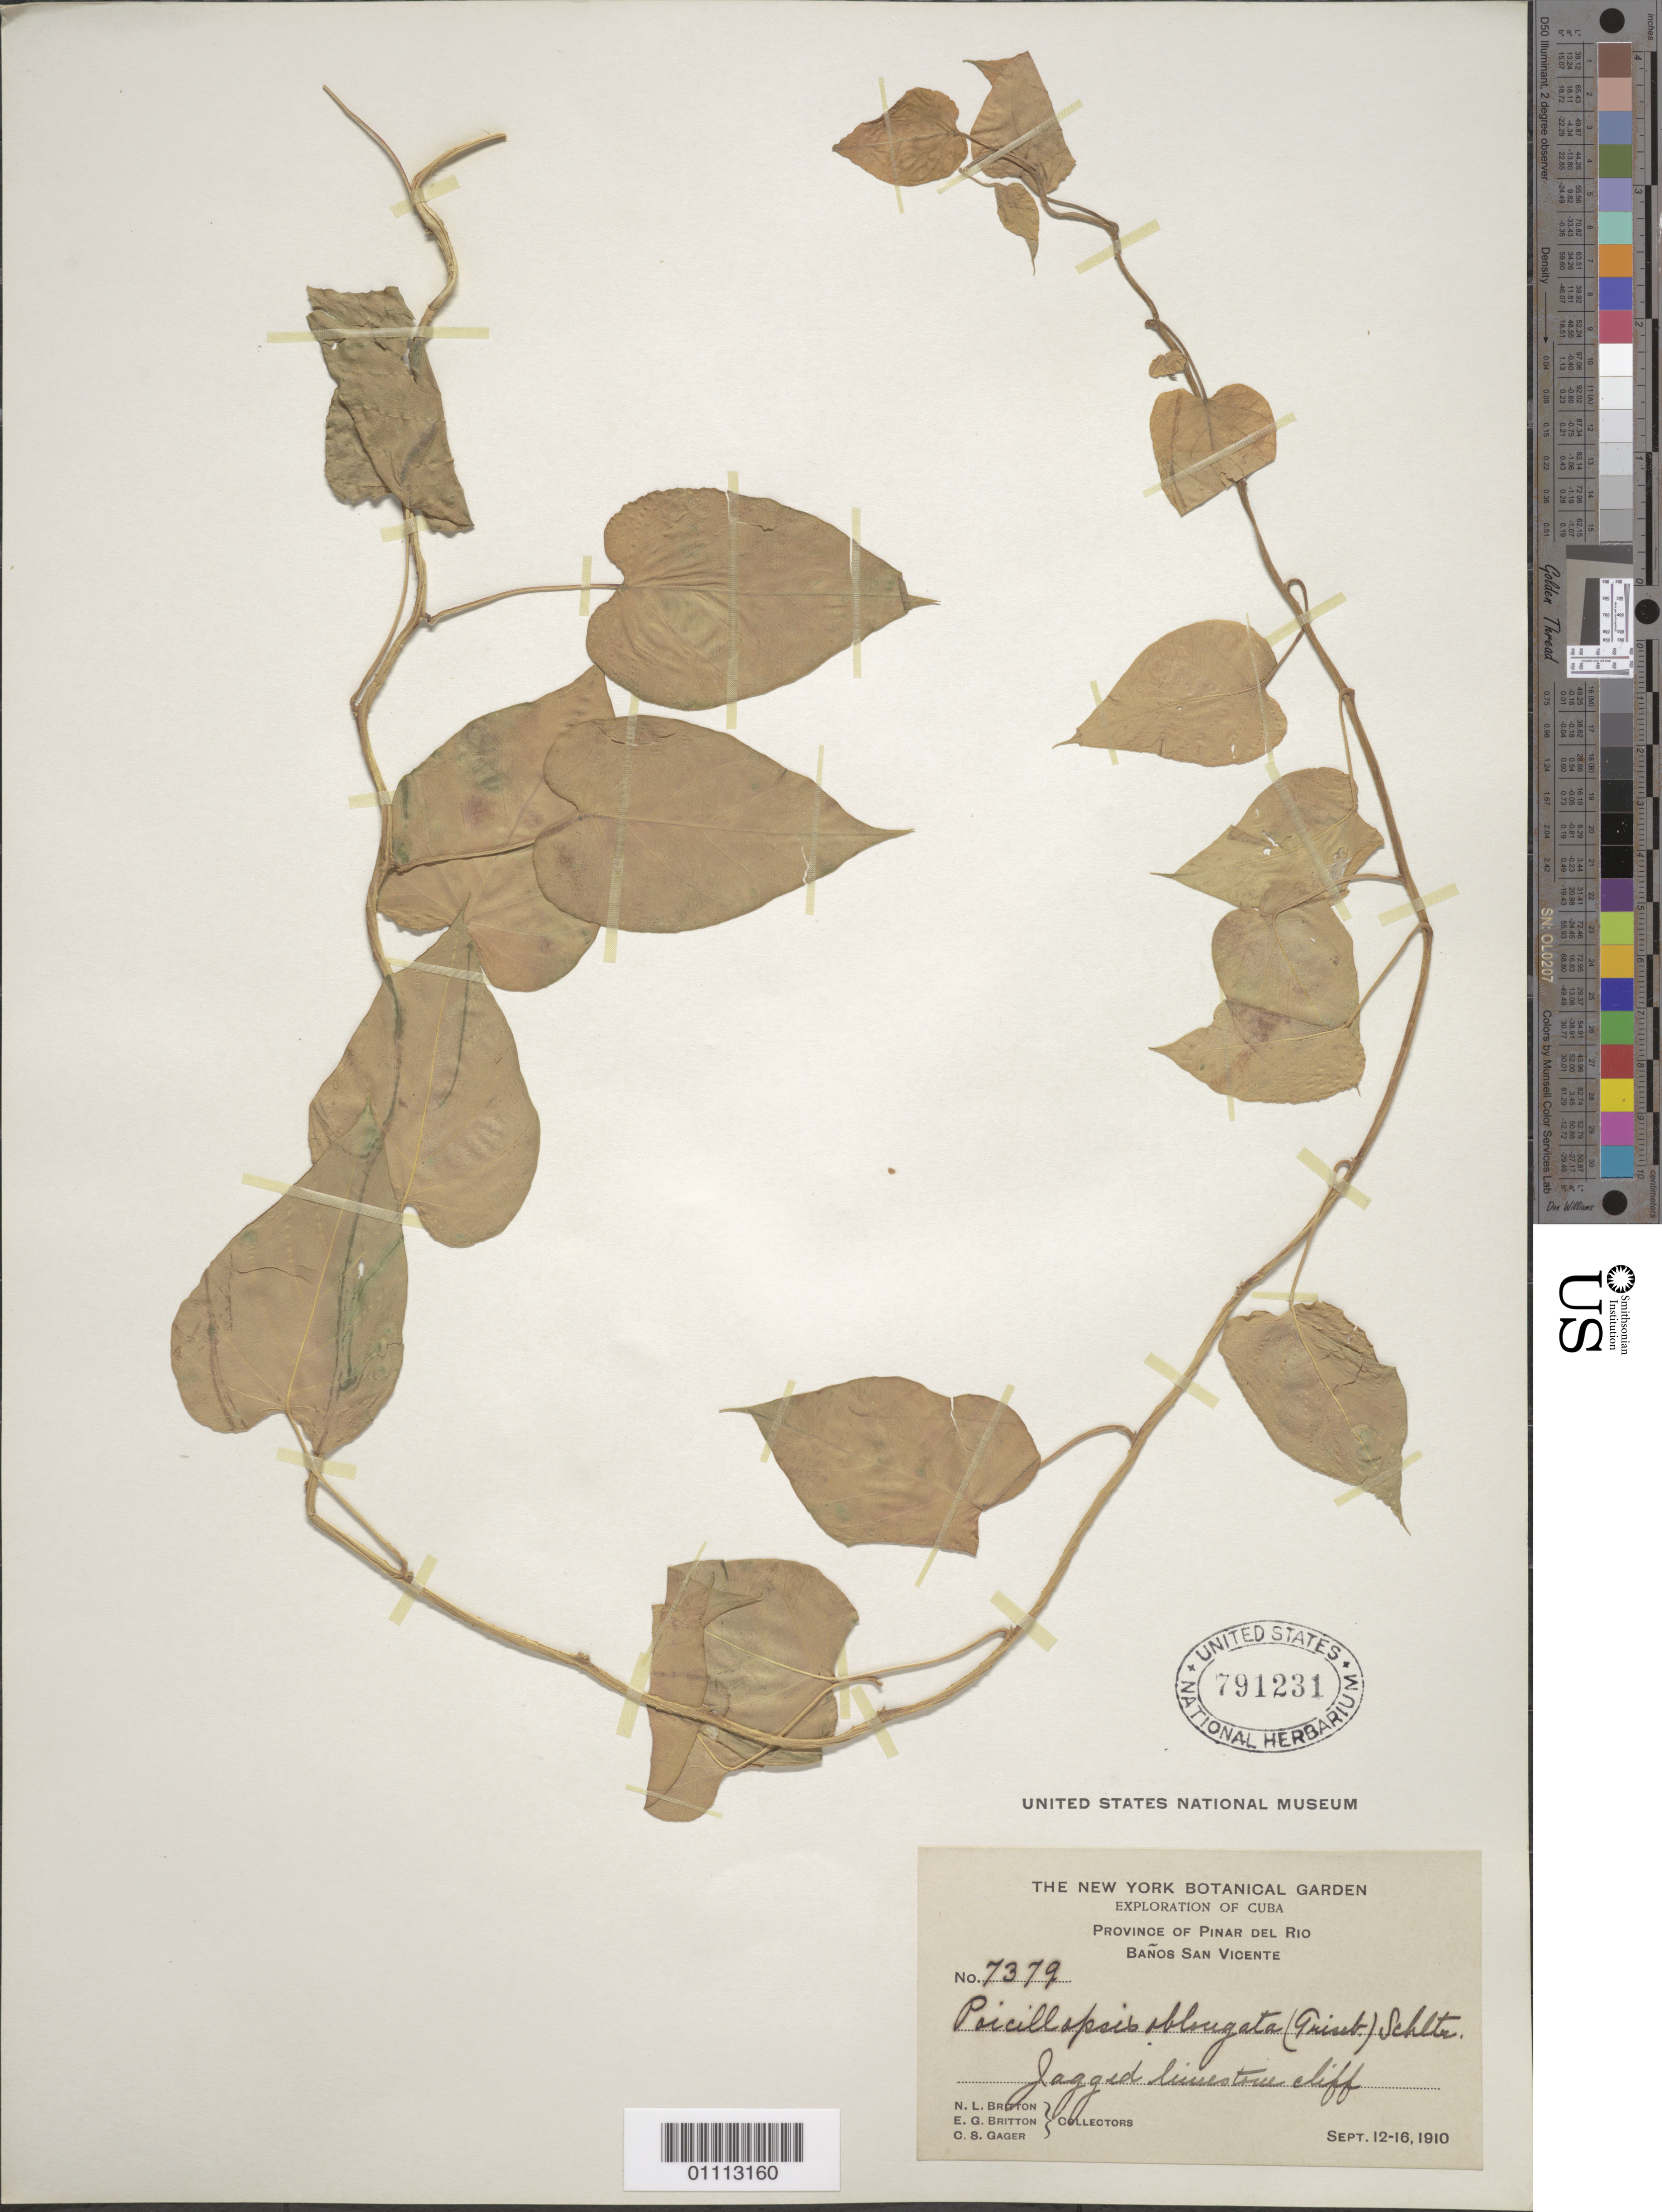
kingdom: Plantae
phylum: Tracheophyta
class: Magnoliopsida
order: Gentianales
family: Apocynaceae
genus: Marsdenia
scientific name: Marsdenia vinciflora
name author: Griseb.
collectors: E. G. Britton & C. Gager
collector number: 7379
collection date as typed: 12 Sep 1910 to 16 Sep 1910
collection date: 1910-09-12/1910-09-16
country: Cuba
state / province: Pinar del Rio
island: Cuba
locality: Banos San Vicente Jagged limestone cliff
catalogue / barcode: US 791231